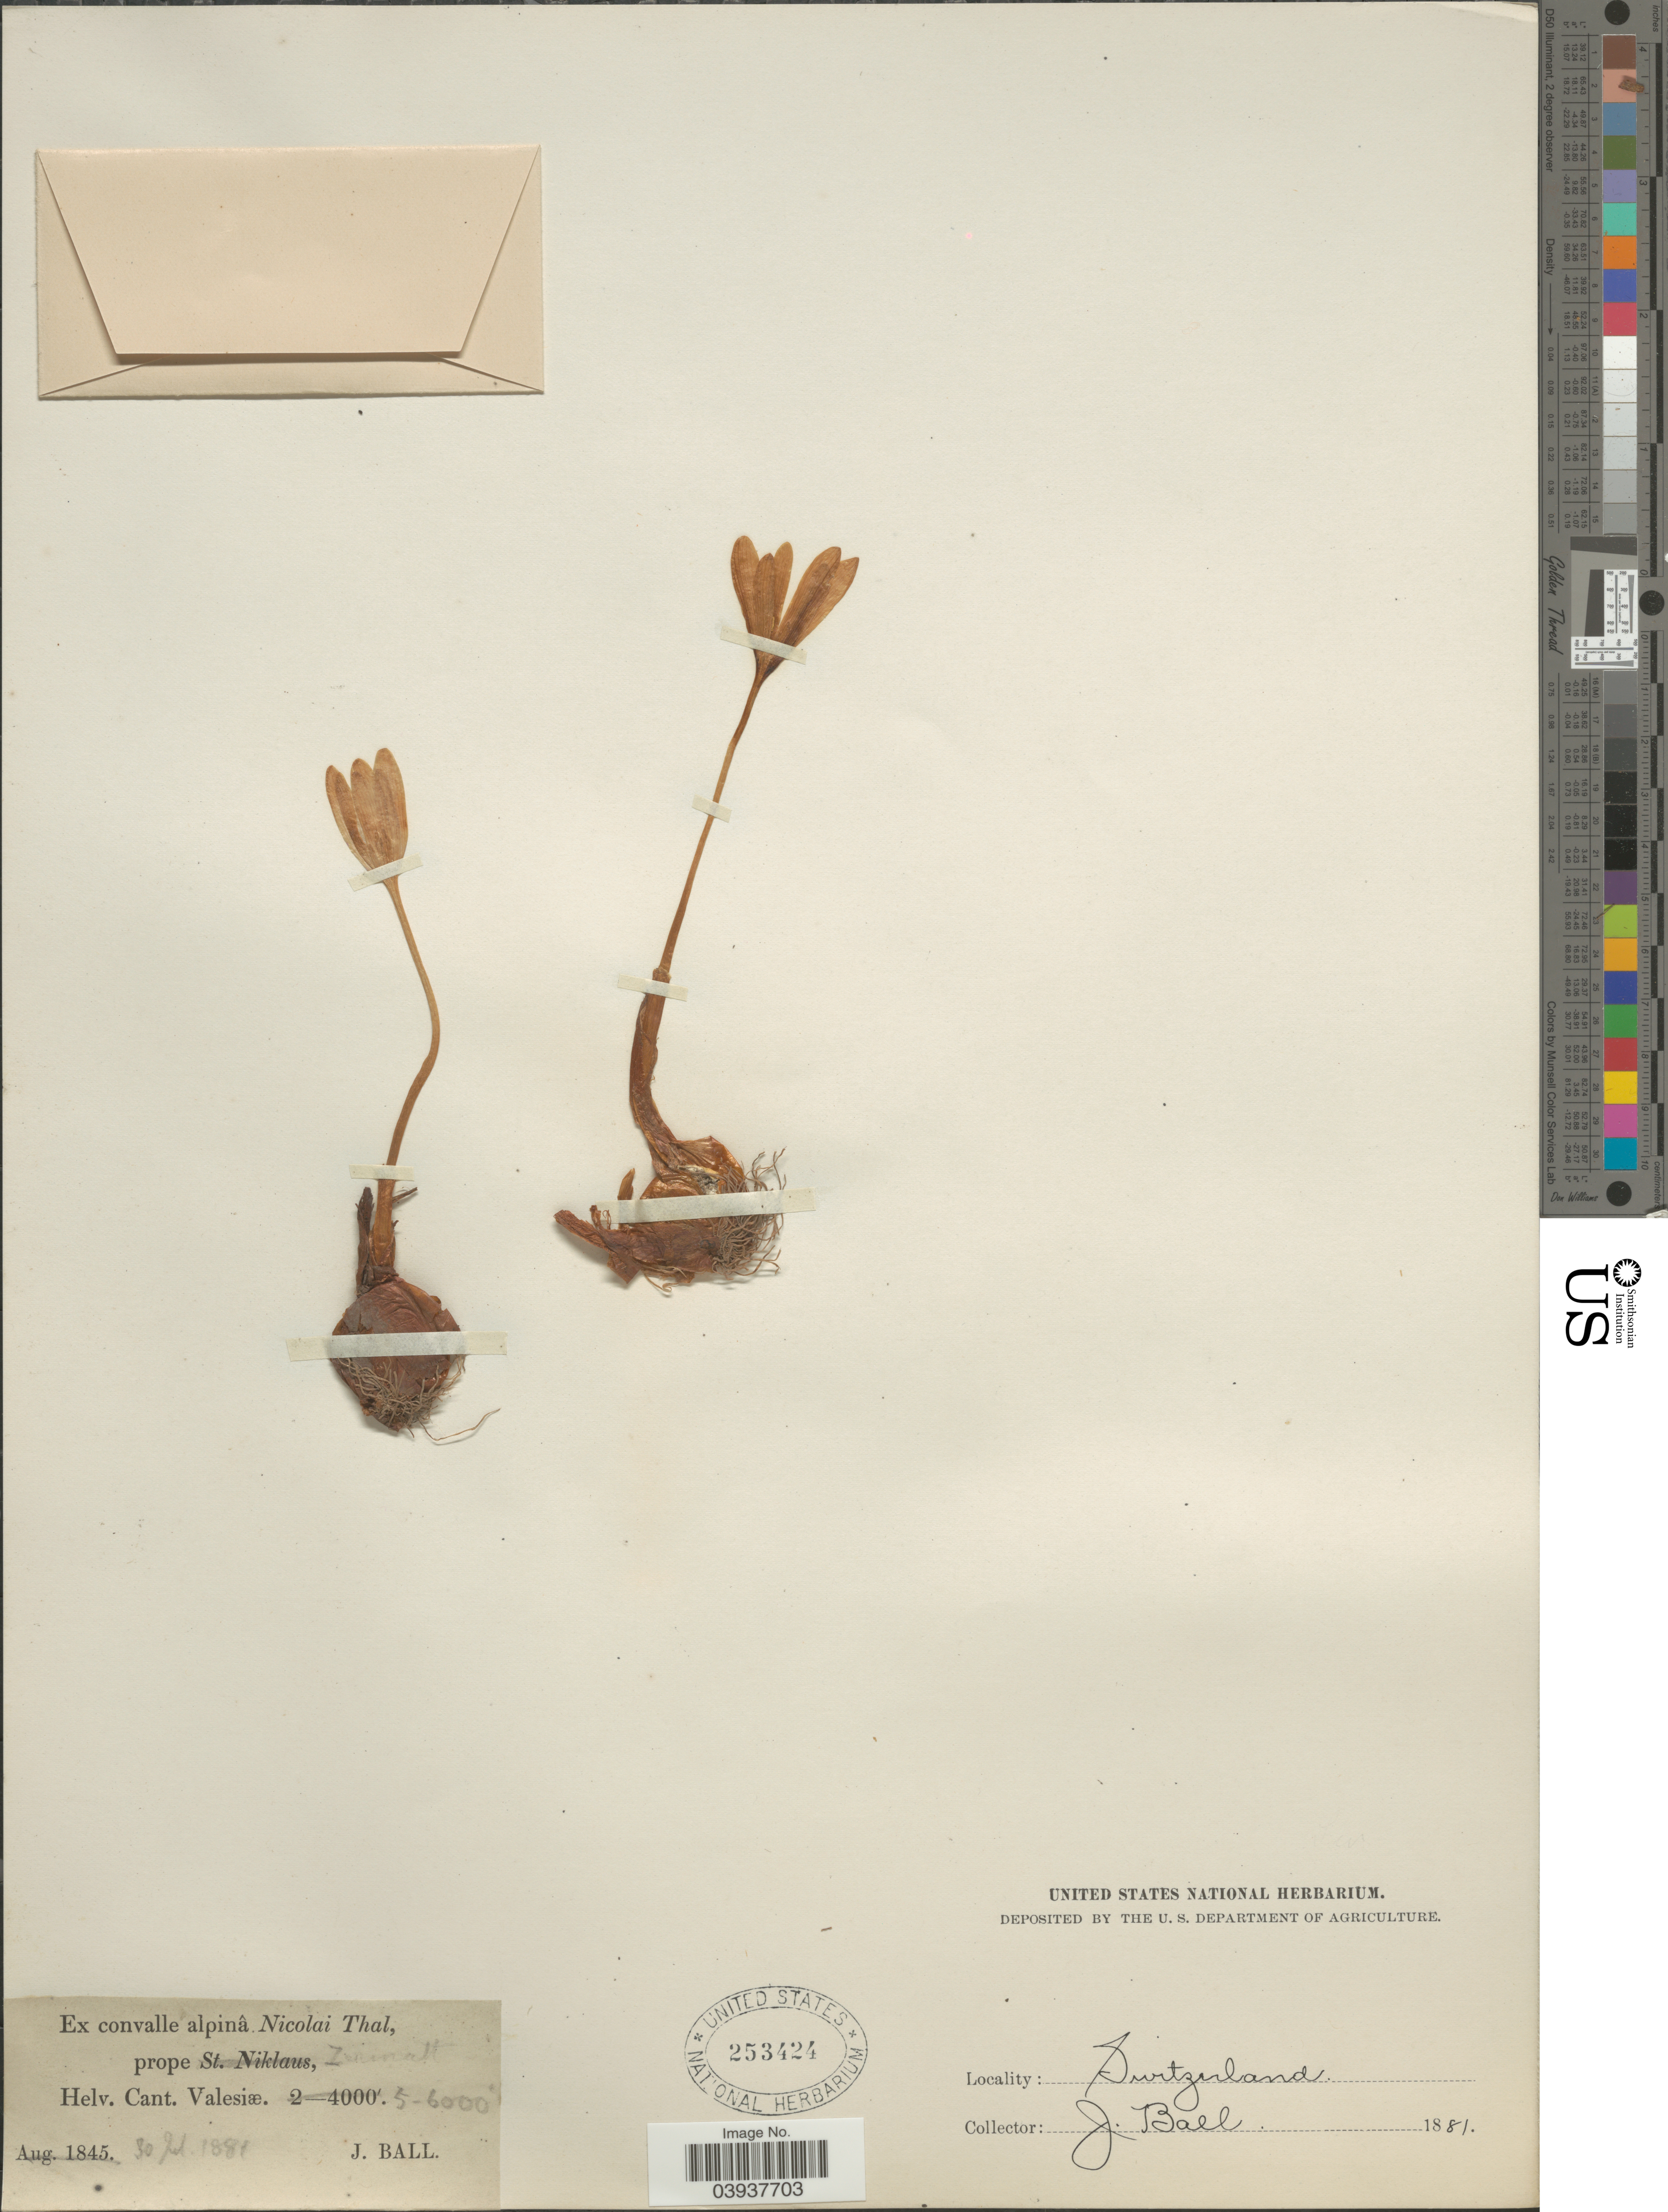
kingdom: Plantae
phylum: Tracheophyta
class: Liliopsida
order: Liliales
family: Colchicaceae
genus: Colchicum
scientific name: Colchicum sp.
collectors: J. Ball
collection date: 1881-07-30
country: Switzerland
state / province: Valais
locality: Ex convalle alpinâ Nicolai Thal, prope Zweimatt. Helv. Cant. Valesiae.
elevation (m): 1524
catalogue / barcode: US 253424